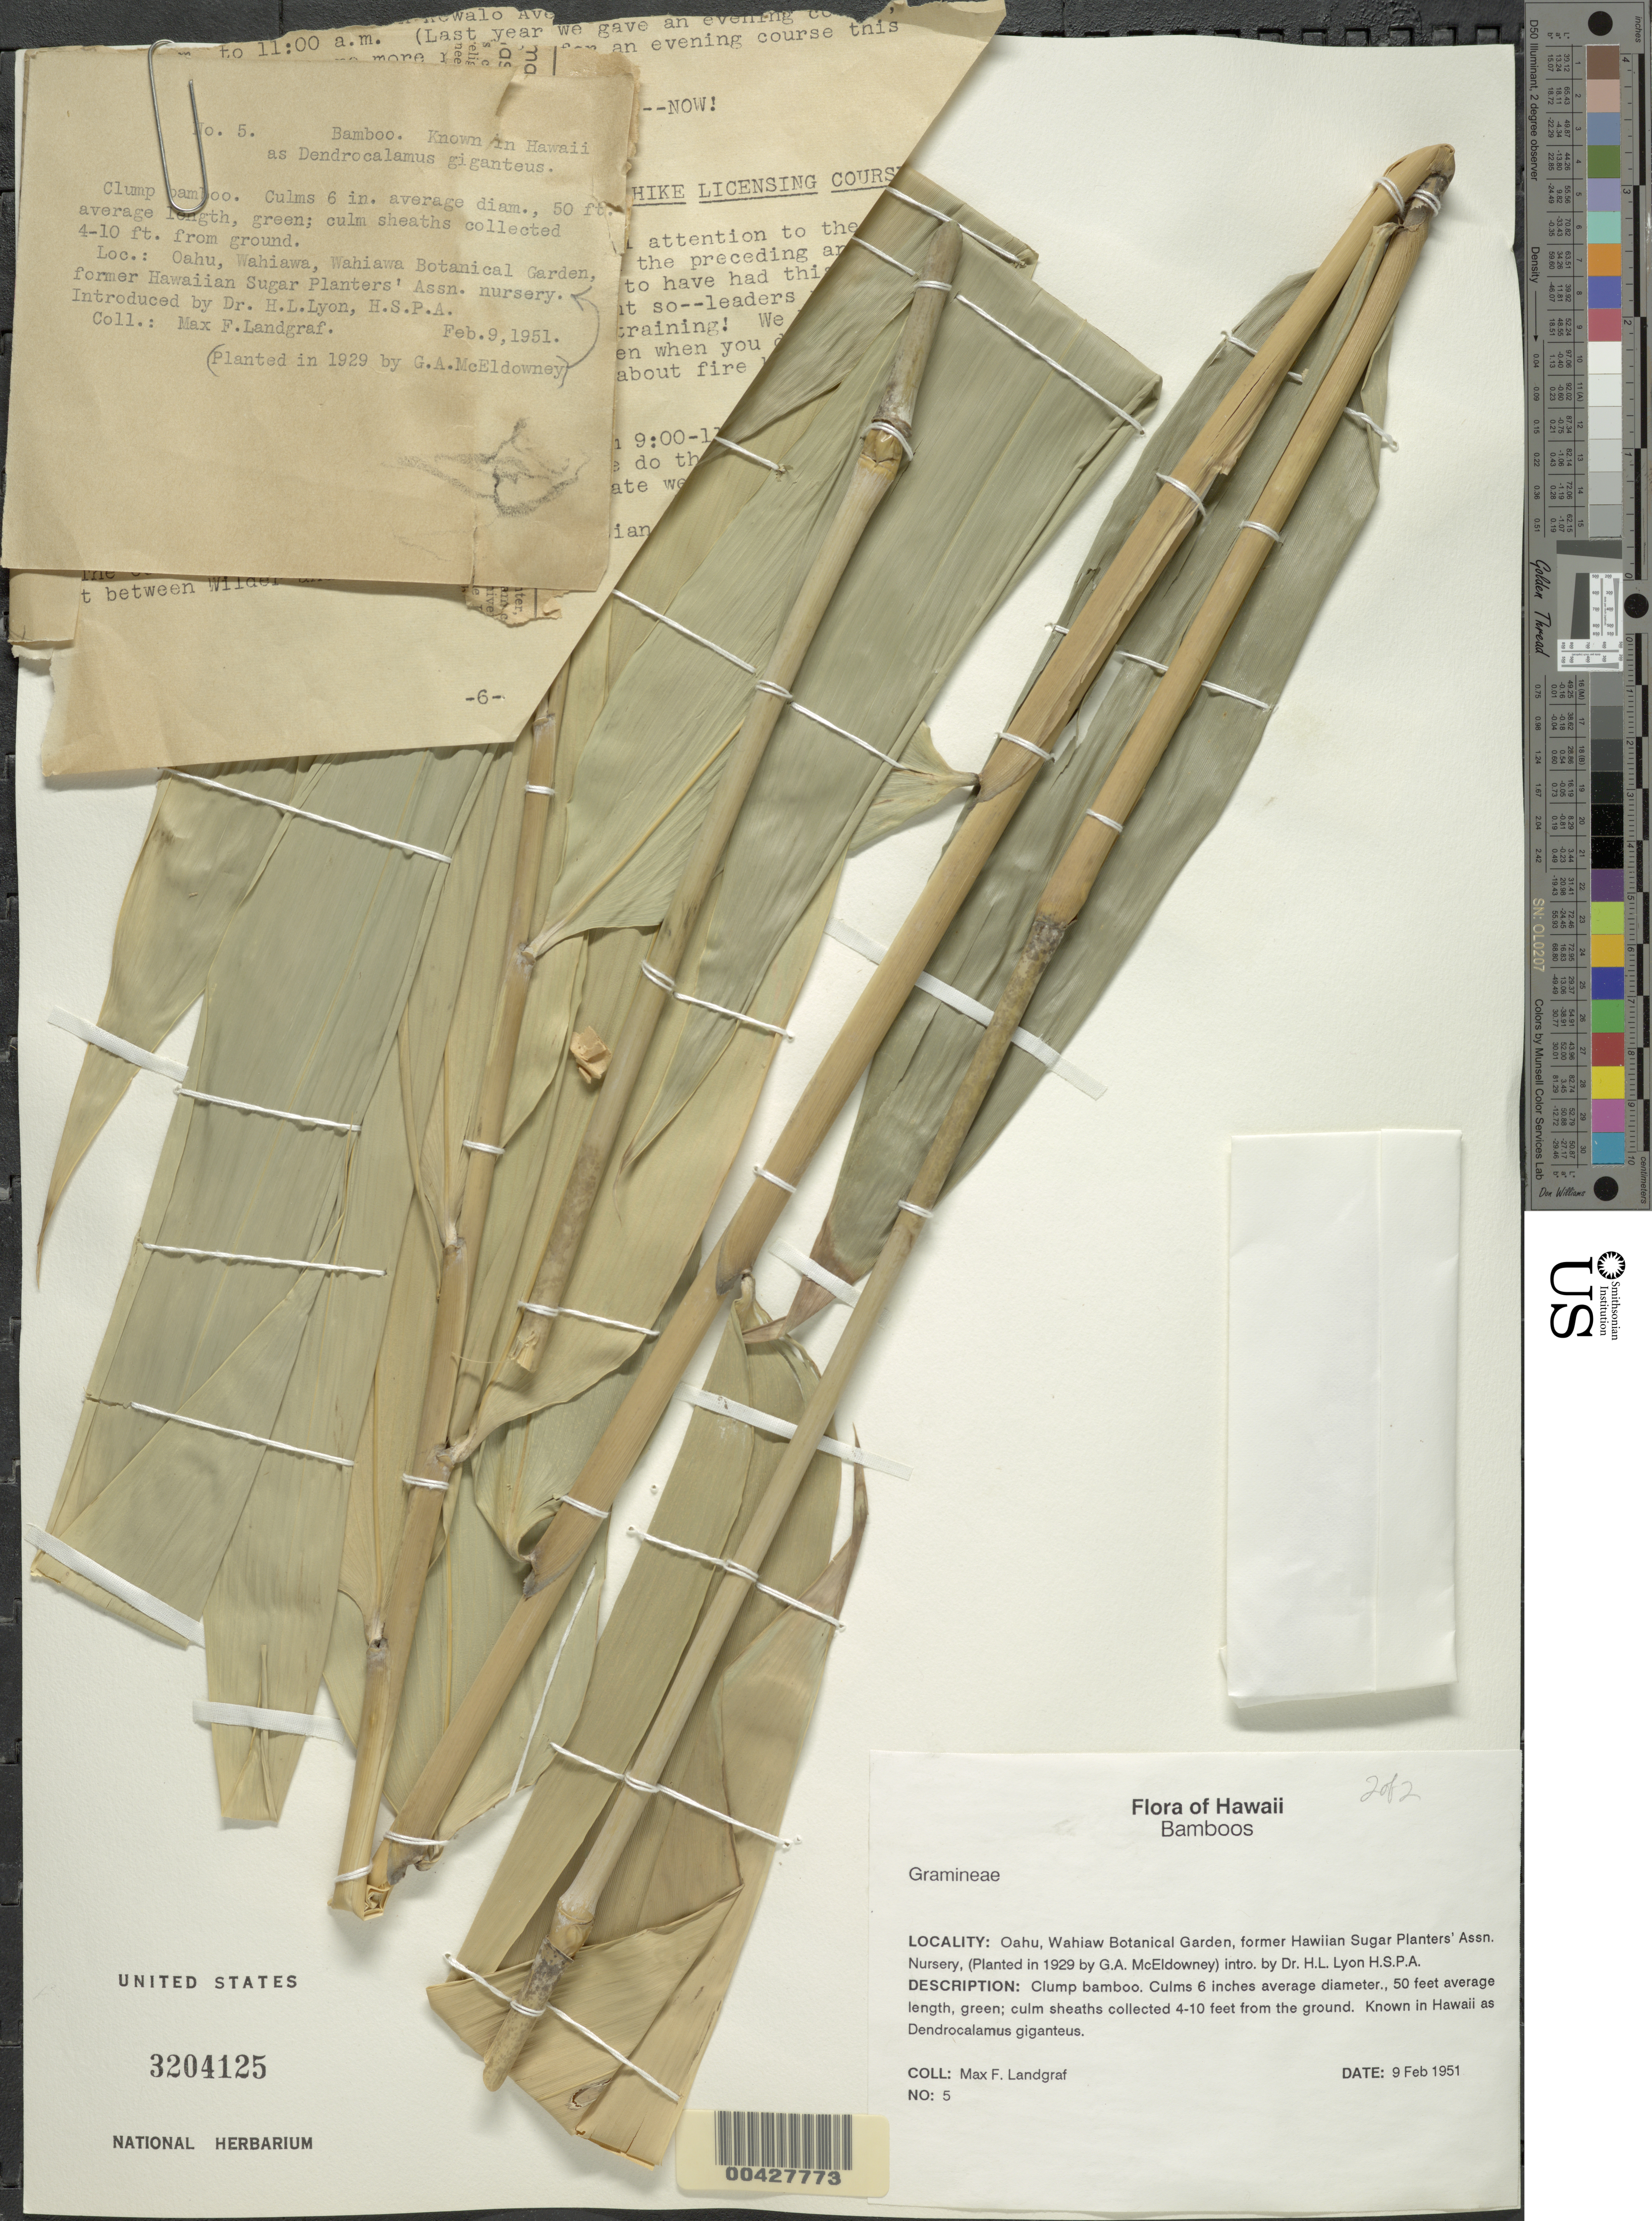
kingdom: Plantae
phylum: Tracheophyta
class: Liliopsida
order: Poales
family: Poaceae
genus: Dendrocalamus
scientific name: Dendrocalamus sp.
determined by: Mamede, M. C. H.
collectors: M. Landgraf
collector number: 5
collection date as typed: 09 Feb 1951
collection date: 1951-02-09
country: United States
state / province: Hawaii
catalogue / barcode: US 3204125